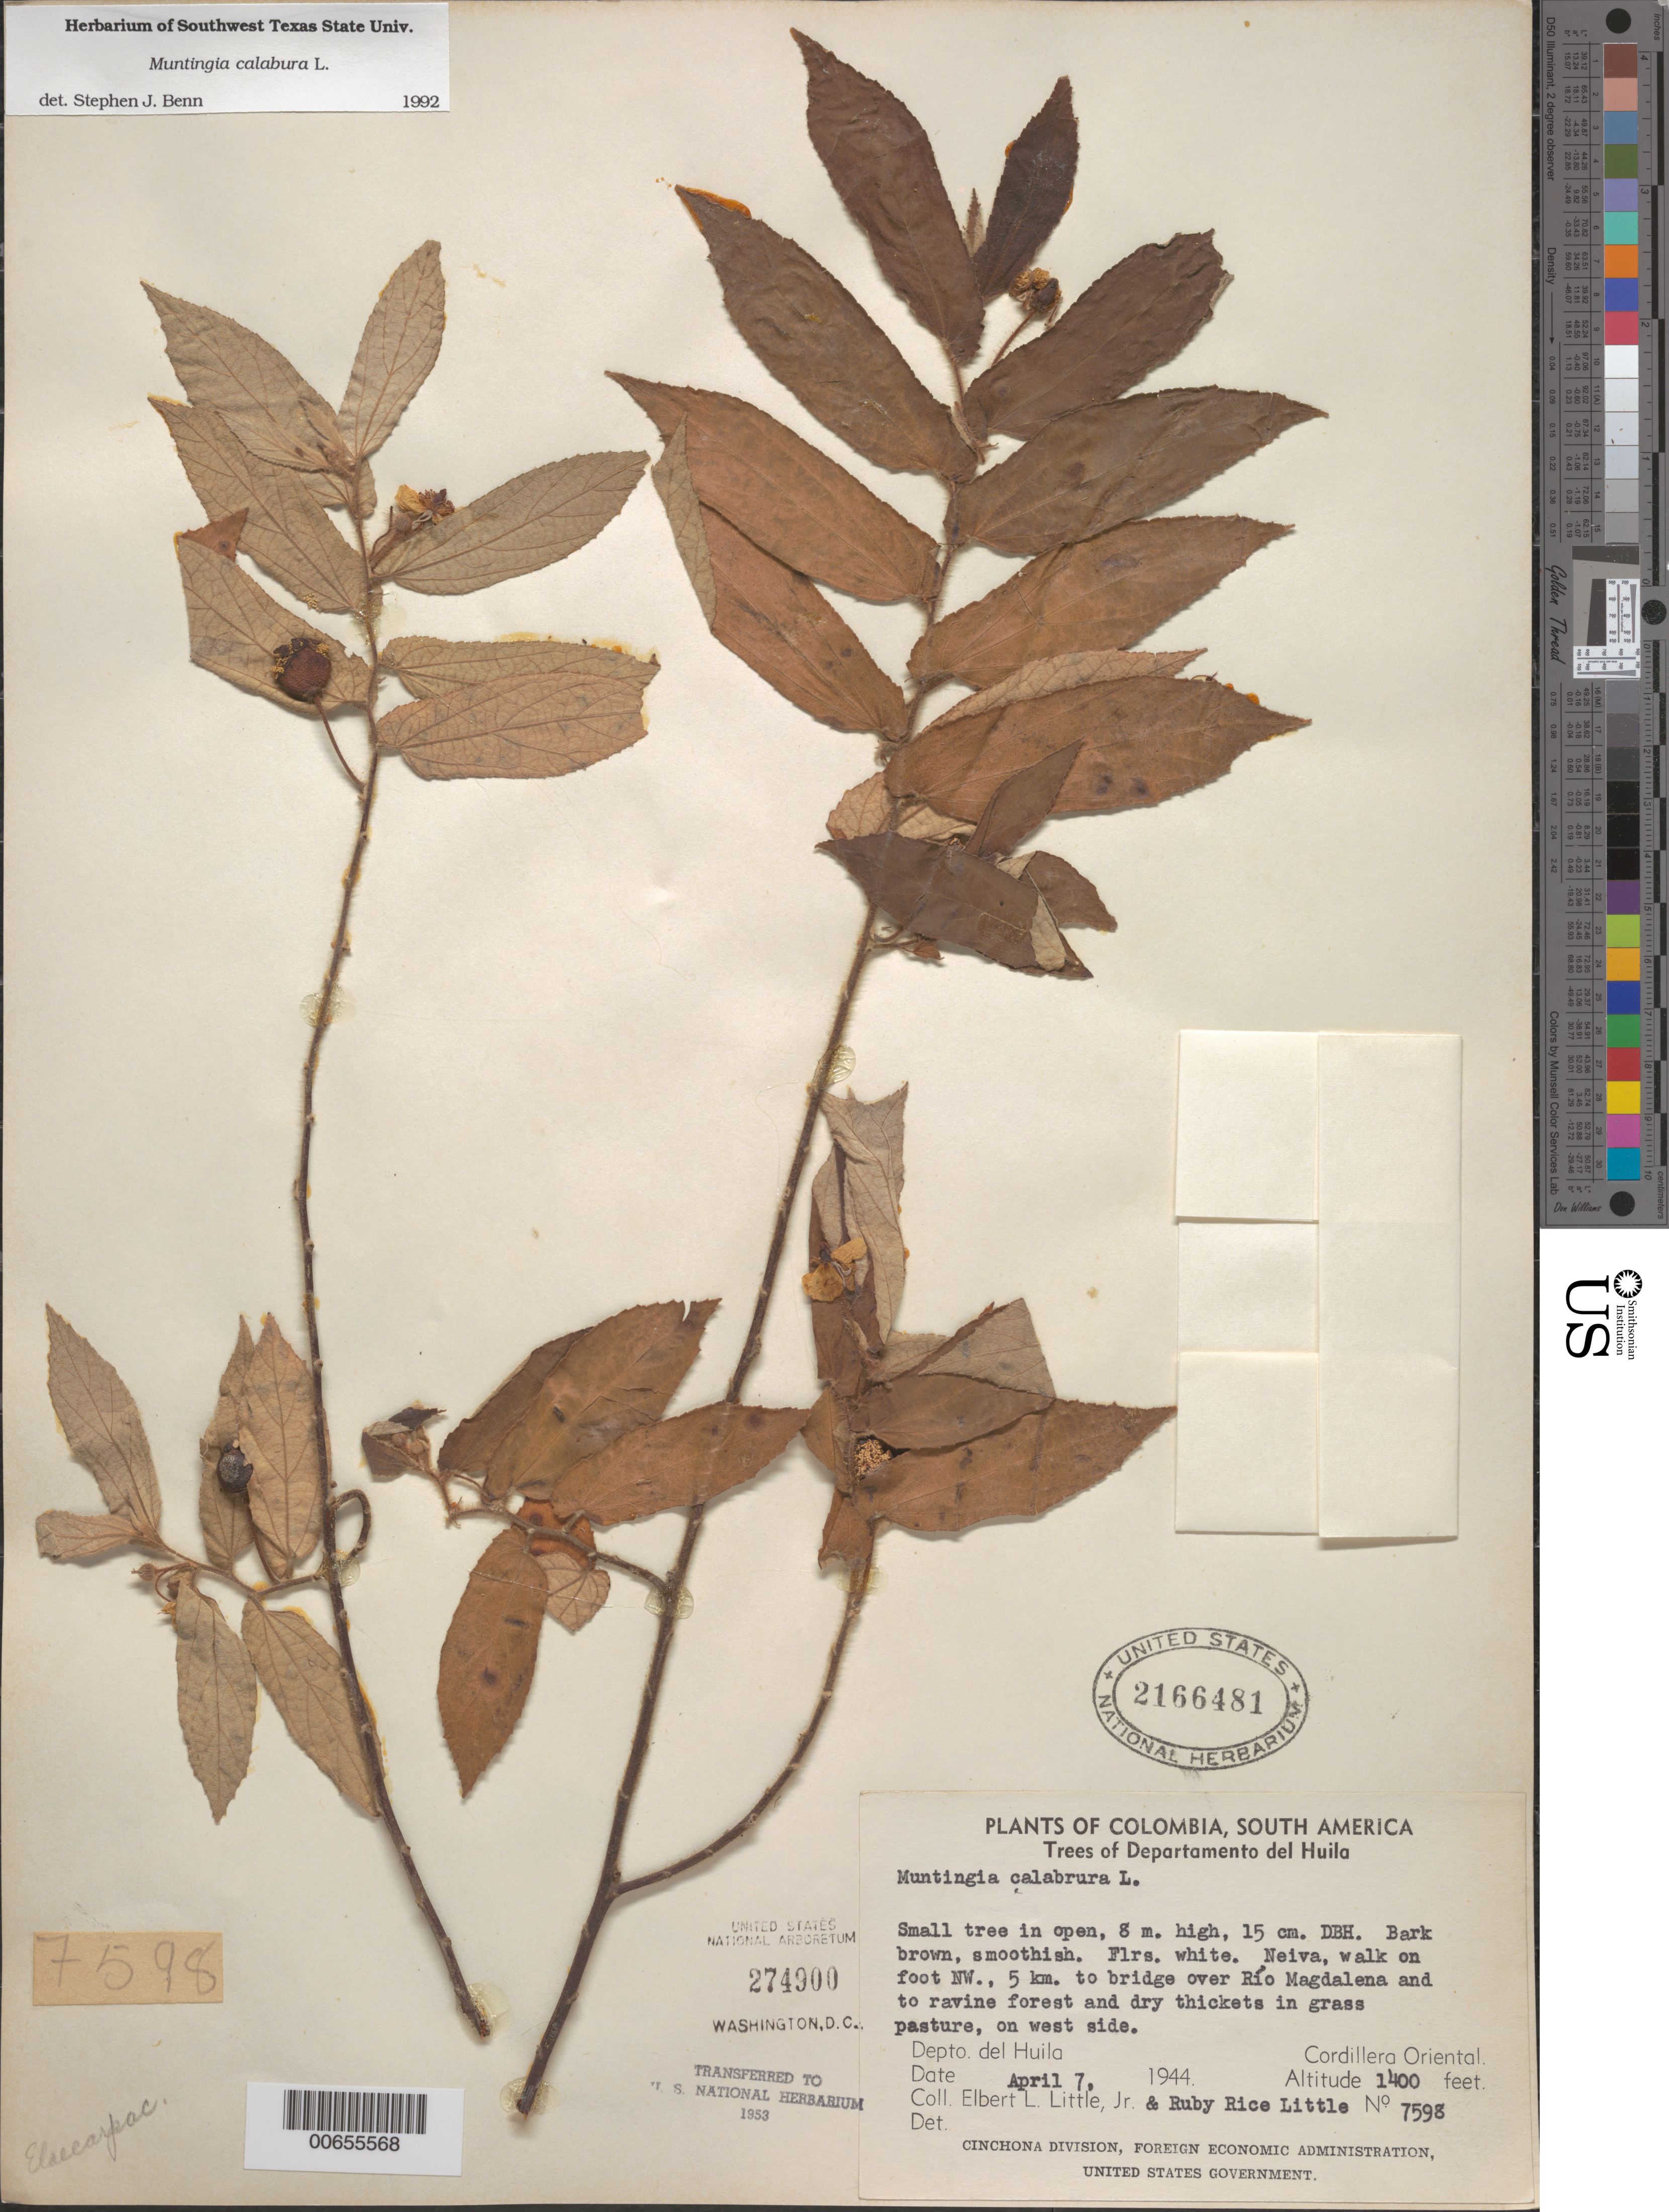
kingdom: Plantae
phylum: Tracheophyta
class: Magnoliopsida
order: Malvales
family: Muntingiaceae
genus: Muntingia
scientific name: Muntingia calabura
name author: L.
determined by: Benn, S. J.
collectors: E. L. Little & R. R. Little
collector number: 7598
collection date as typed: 07 Apr 1944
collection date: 1944-04-07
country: Colombia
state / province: Huila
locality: Cordillera Oriental. Neiva, walk on foot NW, 5 km to bridge over Río Magdalena and ravine, forest and dry thickets in grass pasture, on W side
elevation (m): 427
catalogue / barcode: US 2166481